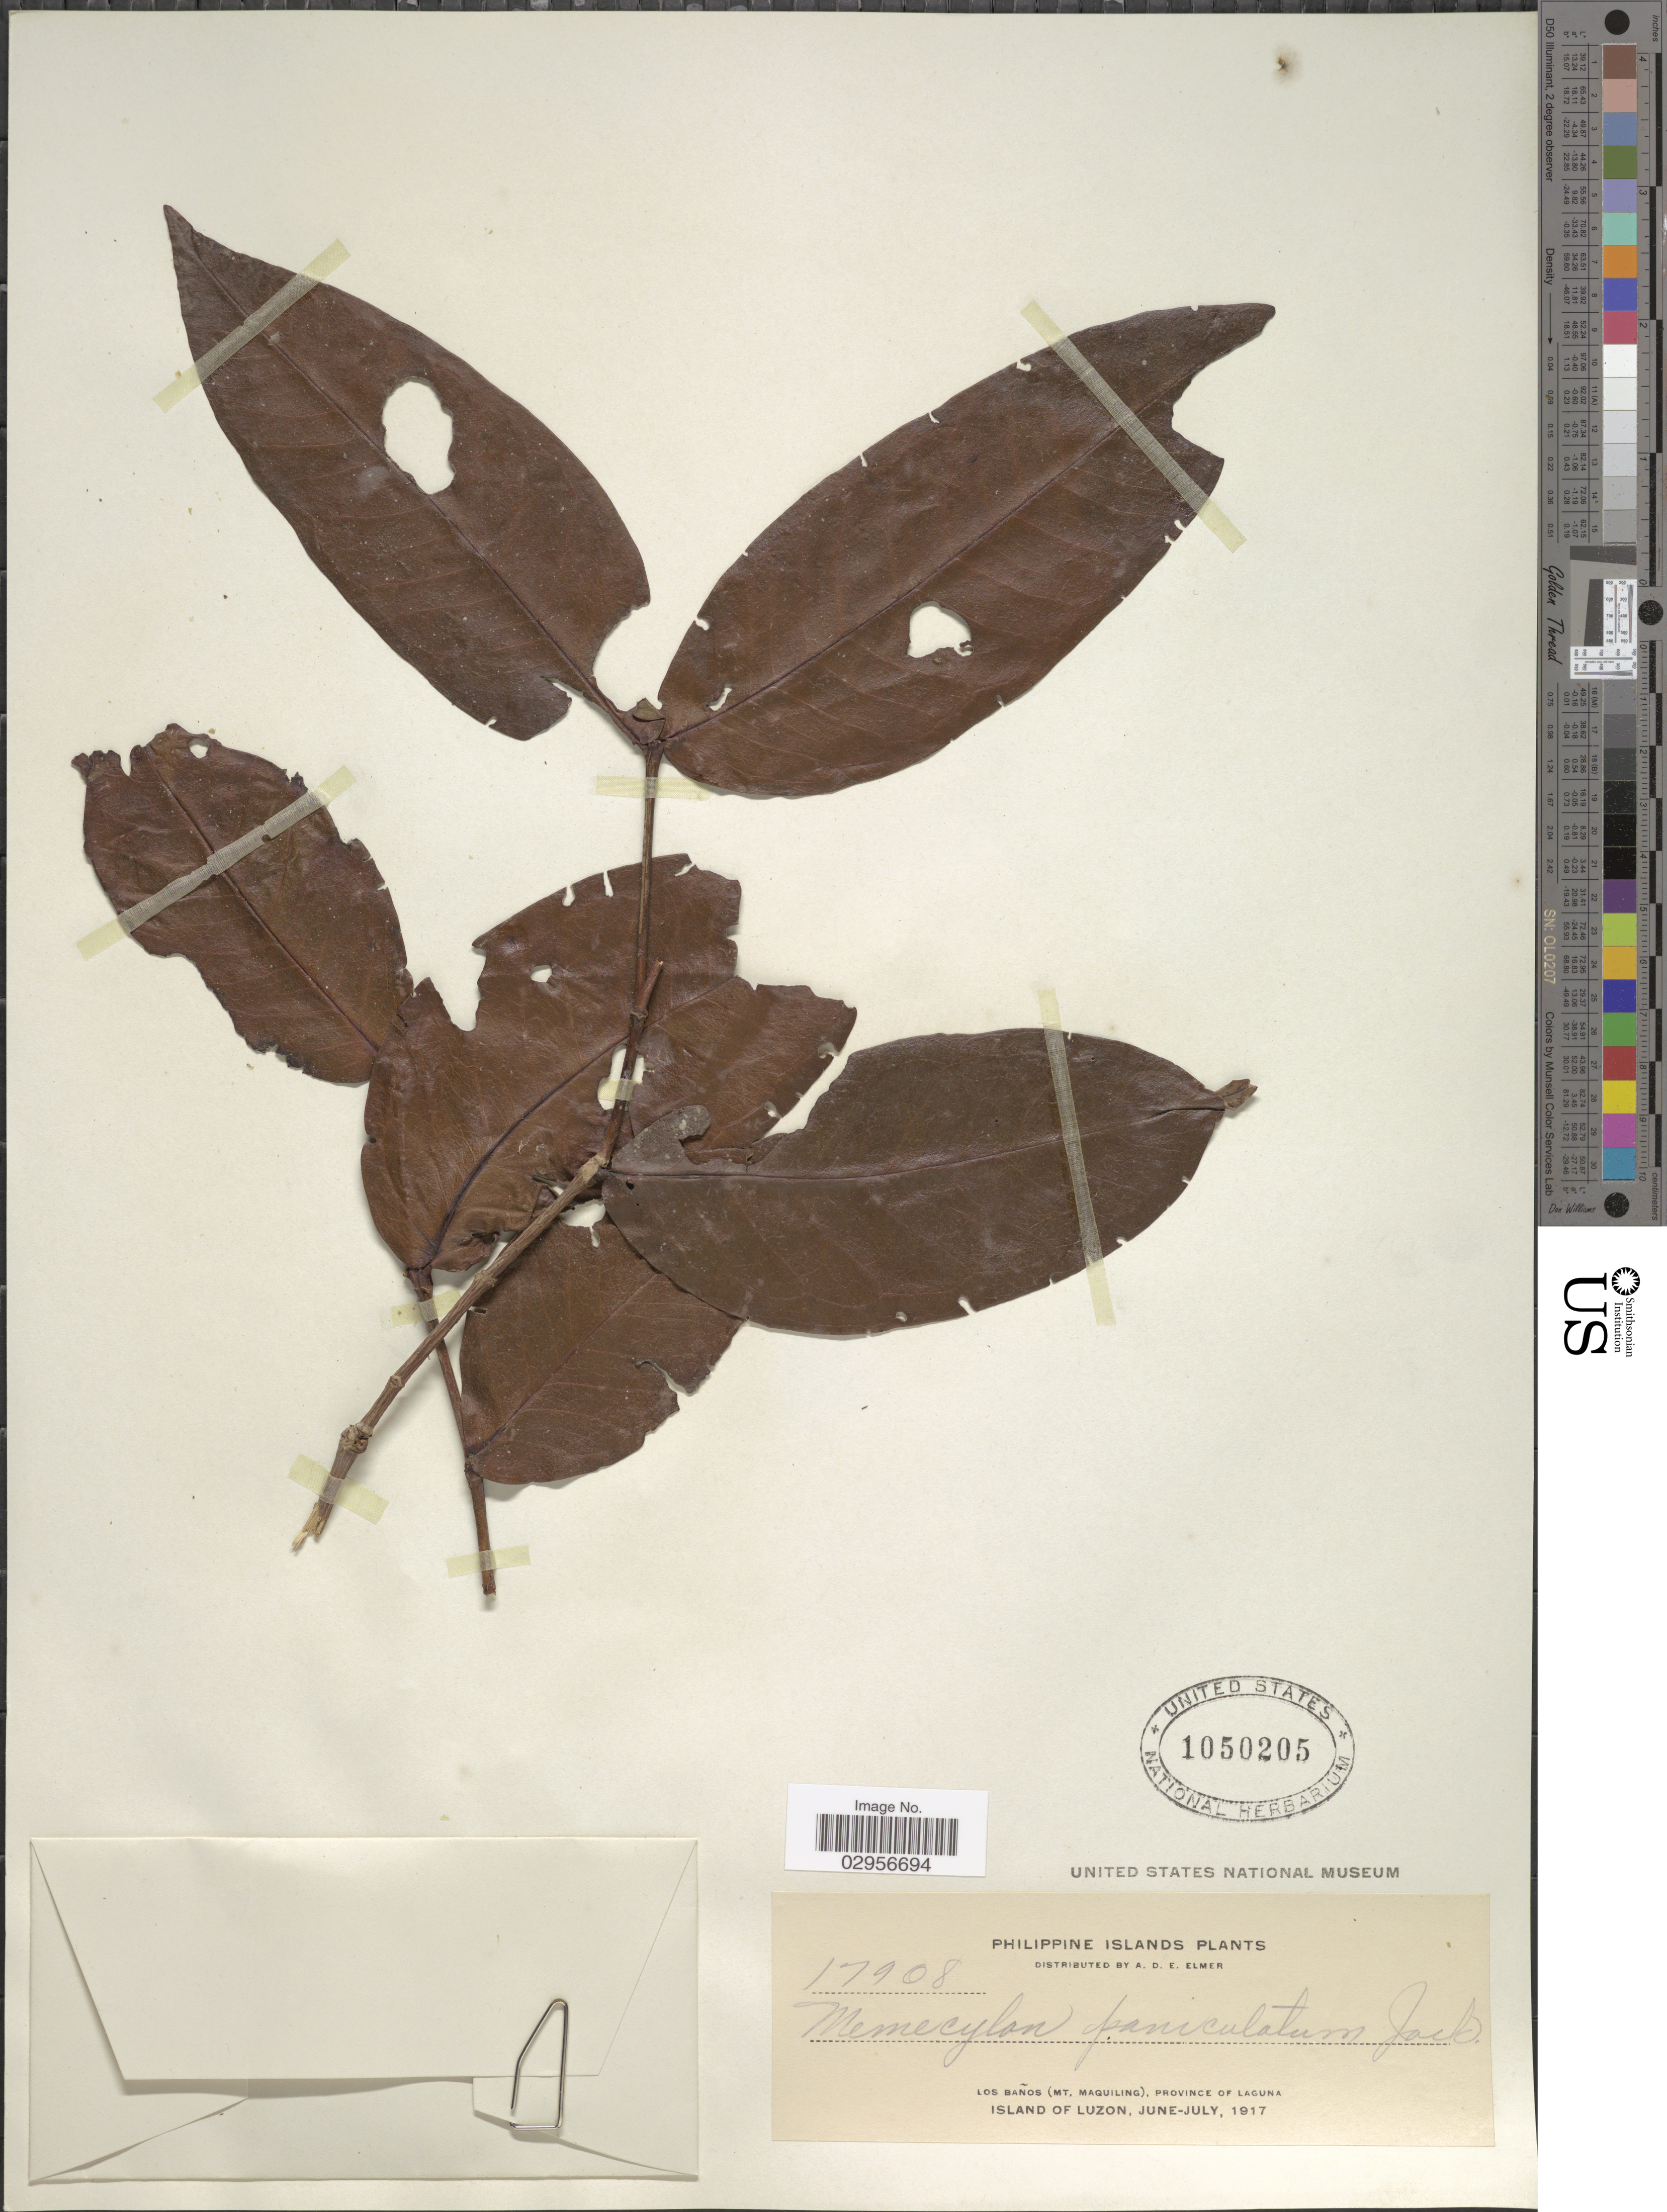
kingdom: Plantae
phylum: Tracheophyta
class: Magnoliopsida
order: Myrtales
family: Melastomataceae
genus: Memecylon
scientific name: Memecylon paniculatum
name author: Jack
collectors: A. D. E. Elmer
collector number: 17908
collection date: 1917-06/1917-07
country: Philippines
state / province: Calabarzon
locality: Los Baños (Mt. Maquiling), Province of Laguna.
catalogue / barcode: US 1050205